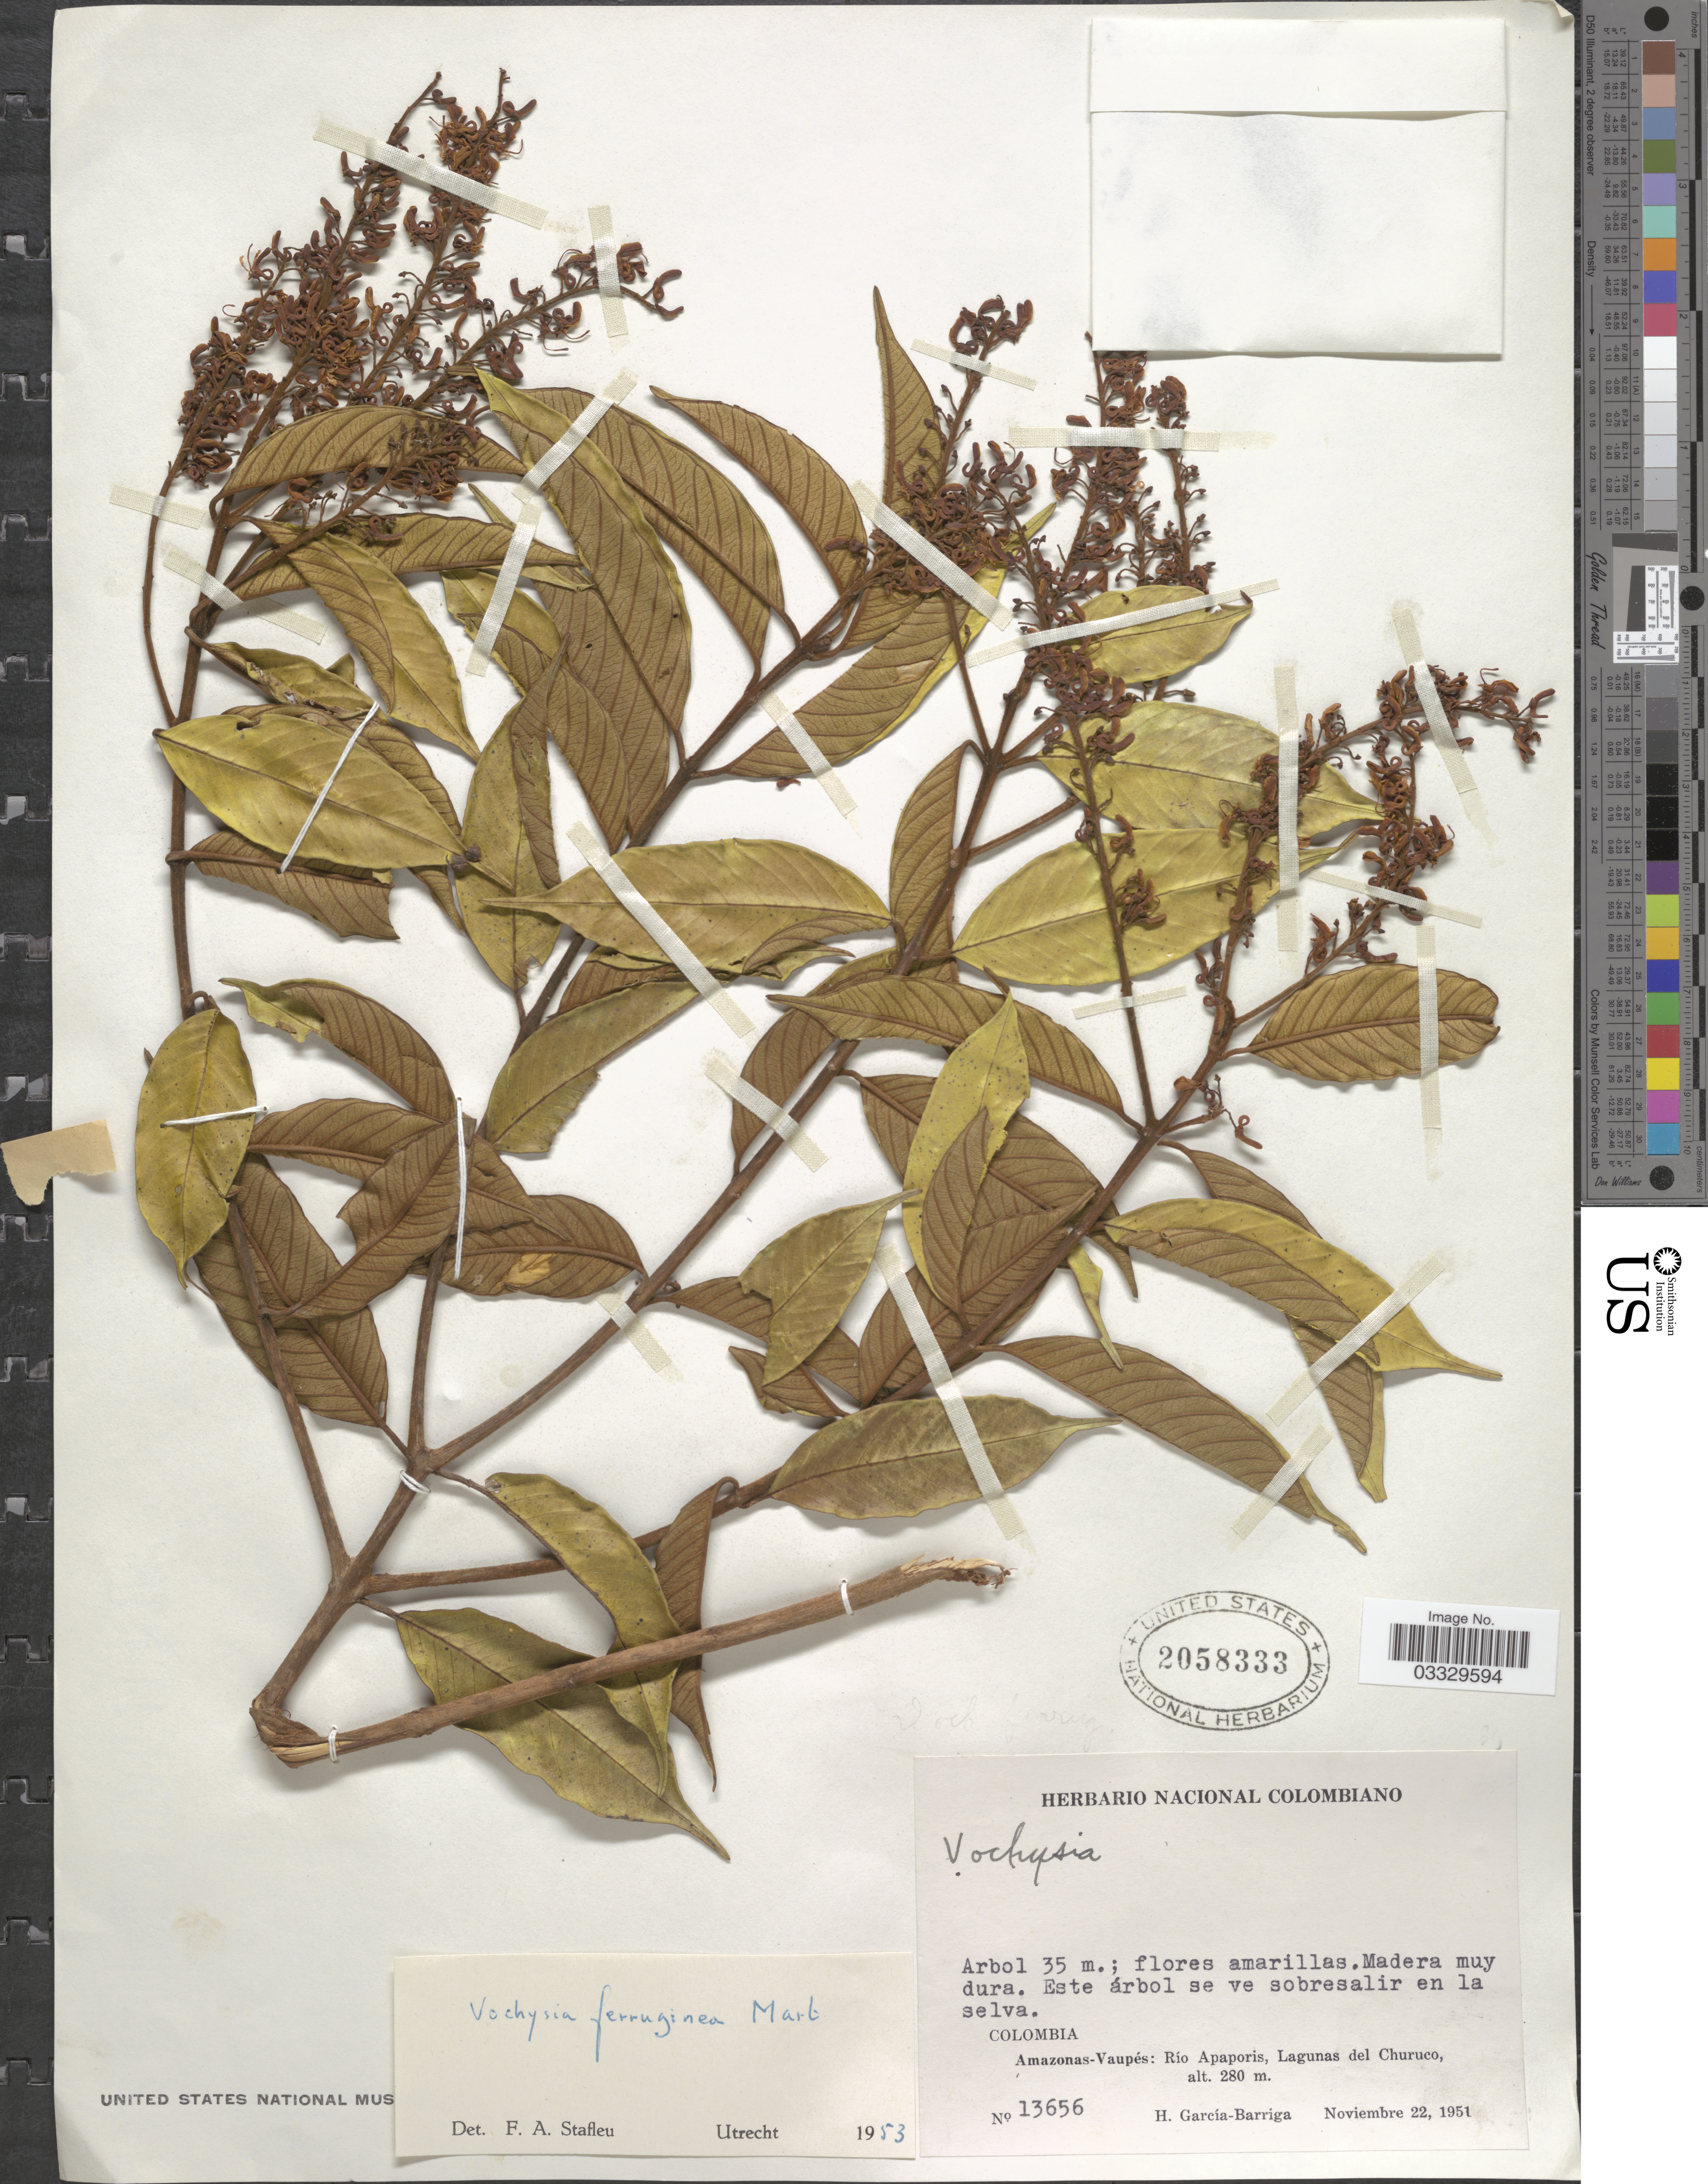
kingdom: Plantae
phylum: Tracheophyta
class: Magnoliopsida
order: Myrtales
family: Vochysiaceae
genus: Vochysia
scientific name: Vochysia ferruginea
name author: Mart.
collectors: H. García Barriga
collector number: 13656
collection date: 1951-11-22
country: Colombia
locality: Amazonas-Vaupés: Río Apaporis, Lagunas del Churuco.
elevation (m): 280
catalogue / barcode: US 2058333